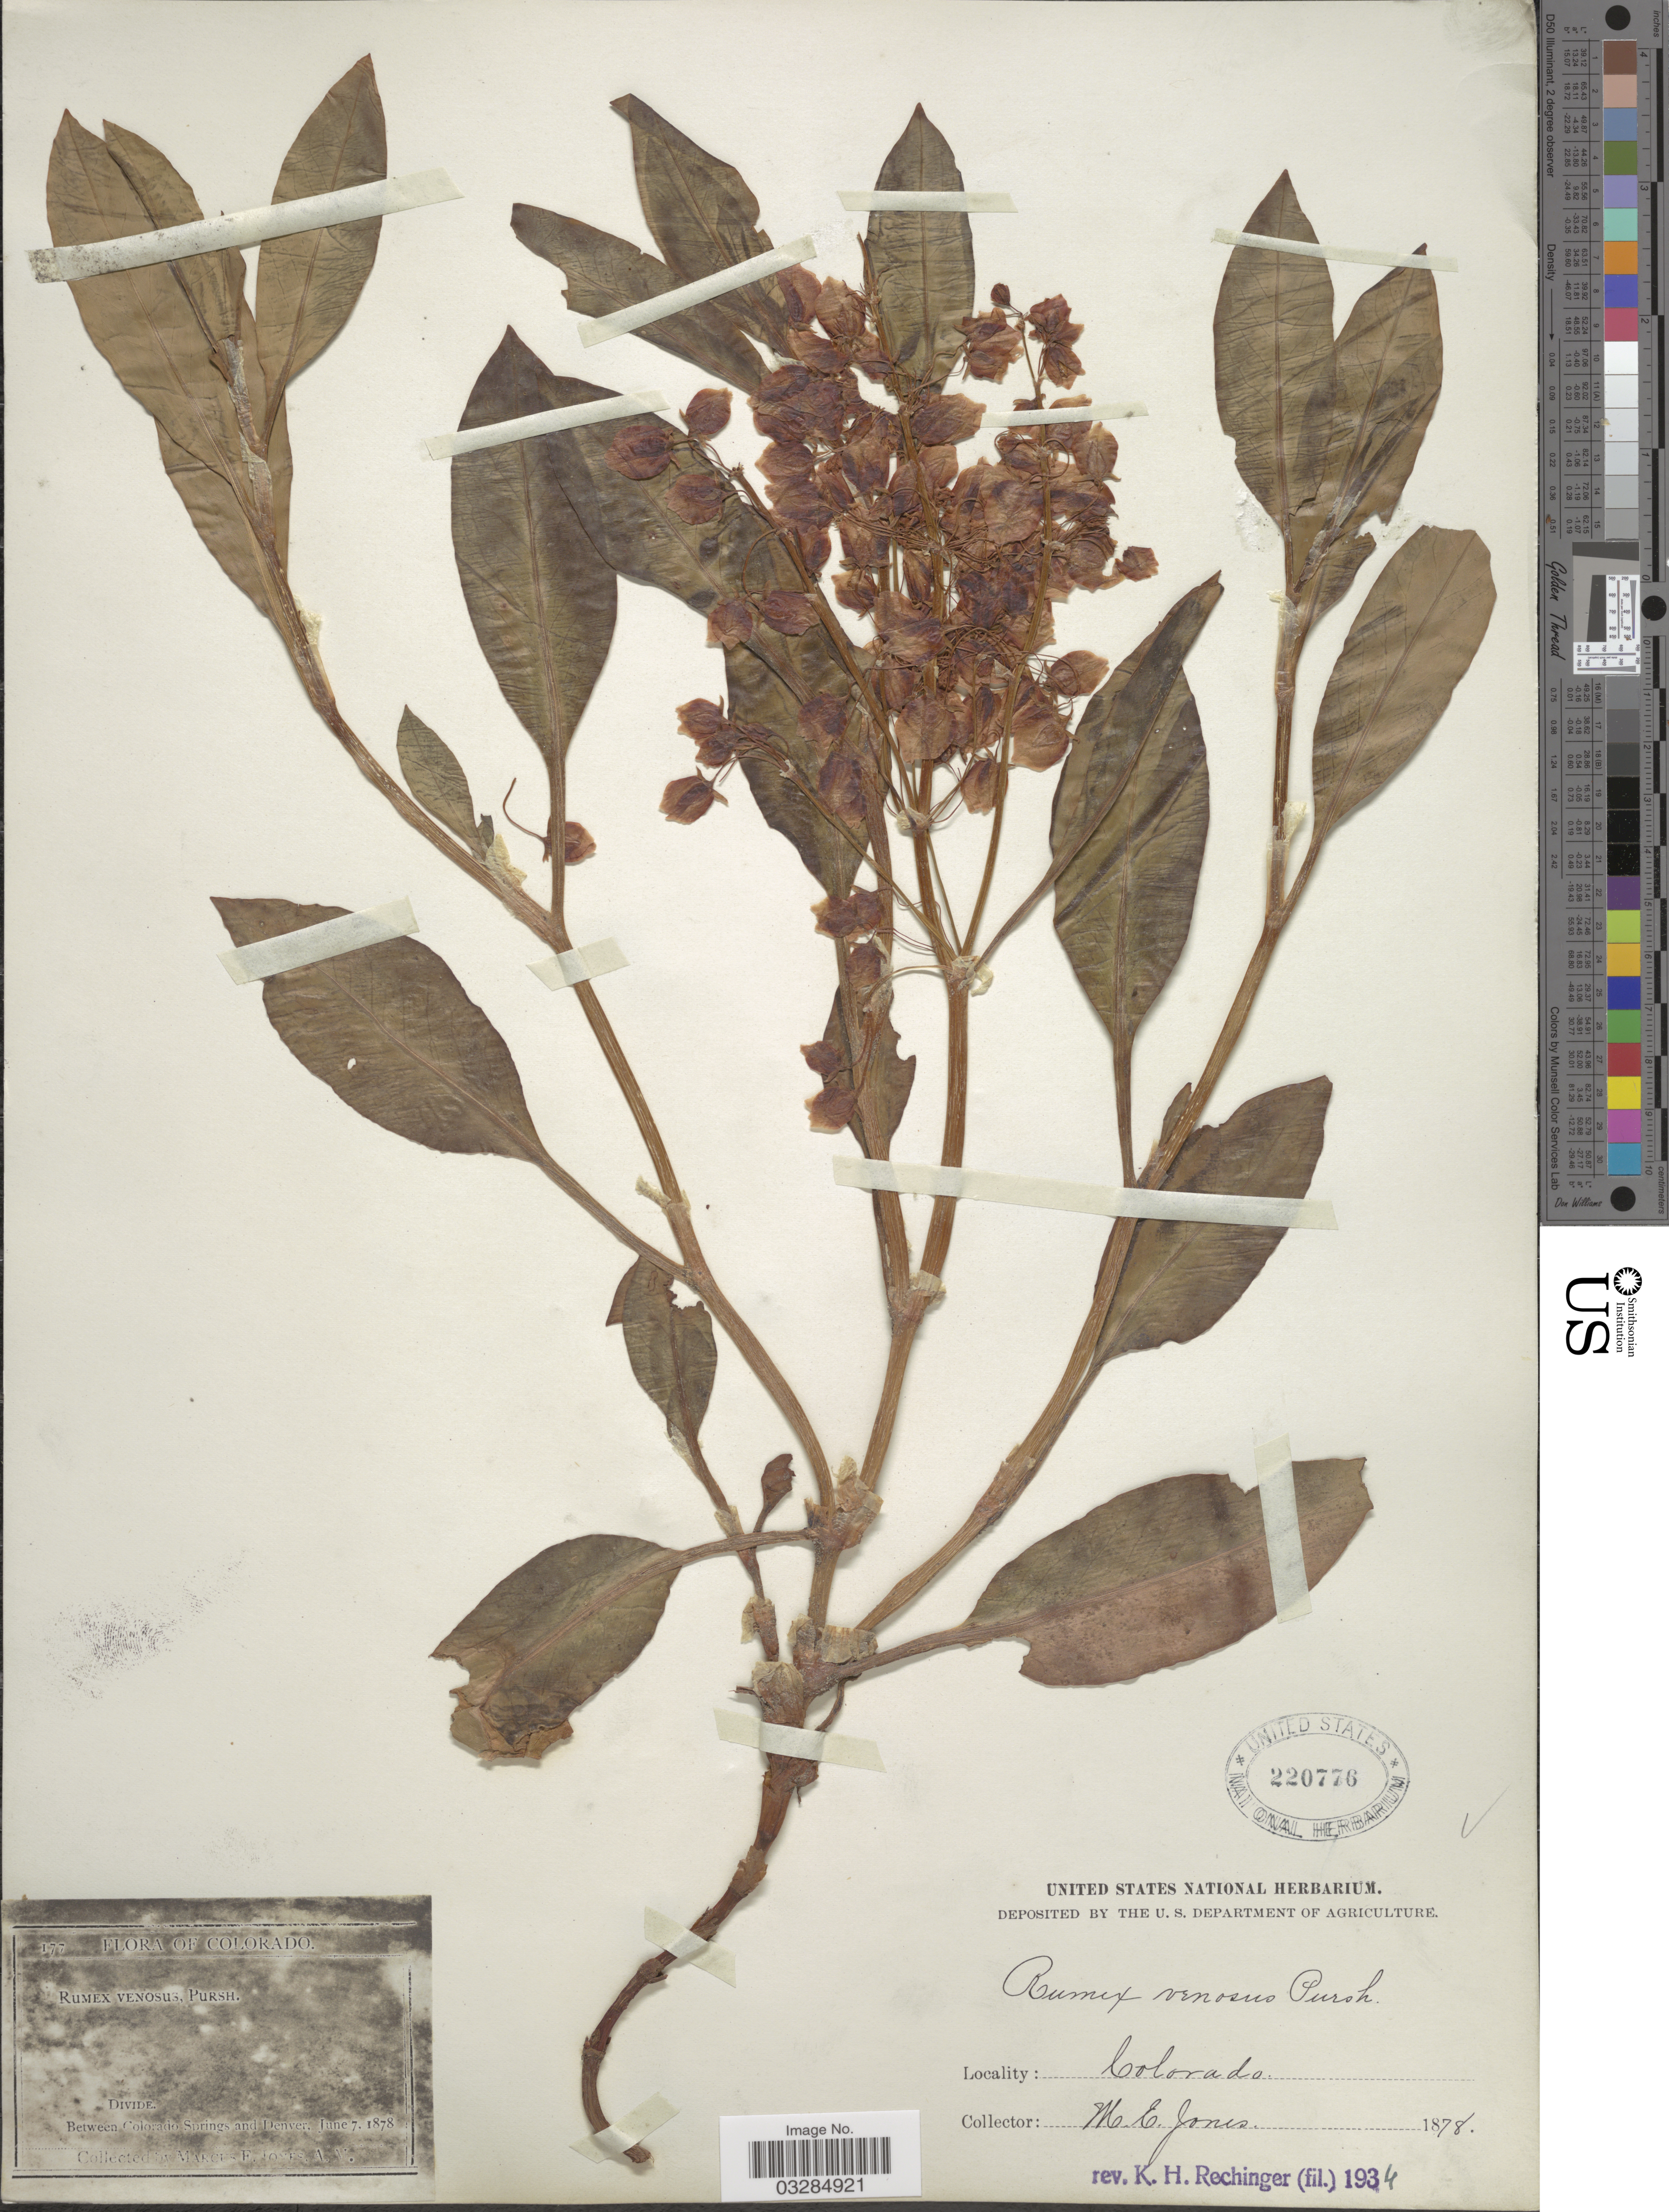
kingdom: Plantae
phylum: Tracheophyta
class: Magnoliopsida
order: Caryophyllales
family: Polygonaceae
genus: Rumex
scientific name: Rumex venosus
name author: Pursh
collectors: M. E. Jones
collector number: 177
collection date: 1878-06-07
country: United States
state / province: Colorado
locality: Between Colorado Springs and Denver.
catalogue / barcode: US 220776